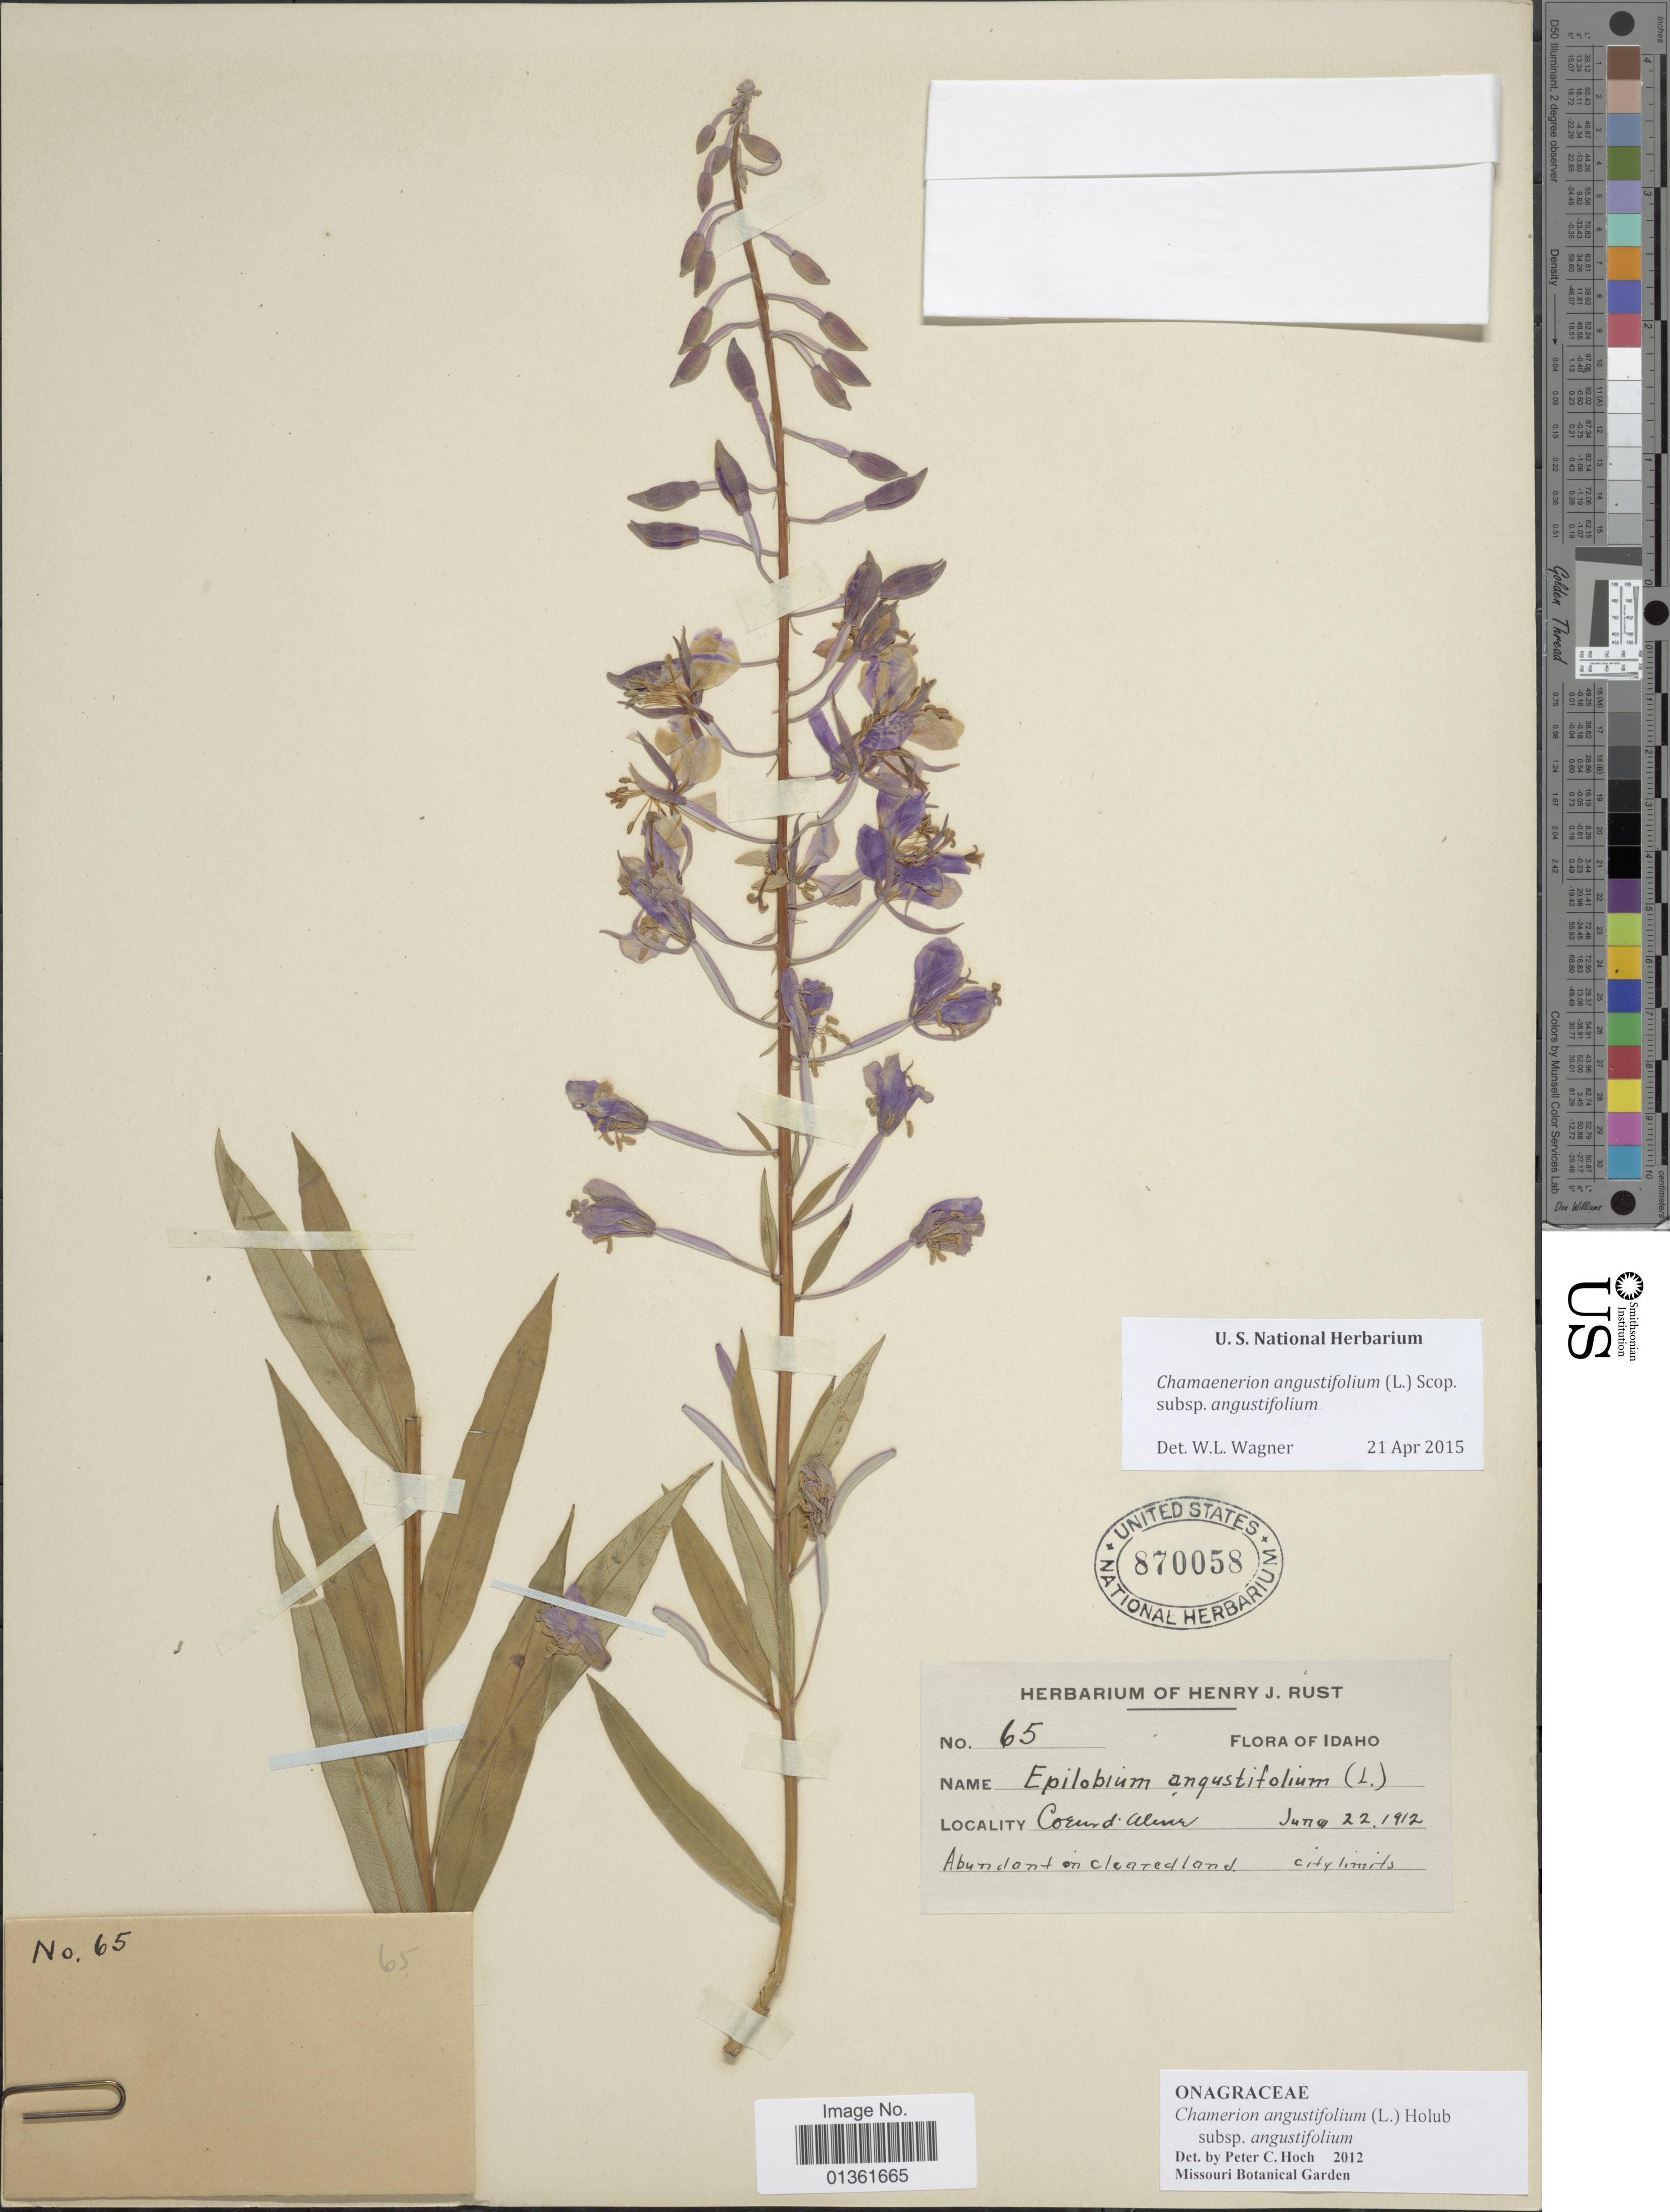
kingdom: Plantae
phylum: Tracheophyta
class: Magnoliopsida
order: Myrtales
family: Onagraceae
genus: Chamaenerion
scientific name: Chamaenerion angustifolium subsp. angustifolium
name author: (L.) Scop.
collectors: ex herb. Henry J. Rust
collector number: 65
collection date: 1912-06-22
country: United States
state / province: Idaho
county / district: Kootenai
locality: Coeur d'Alene.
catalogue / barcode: US 870058